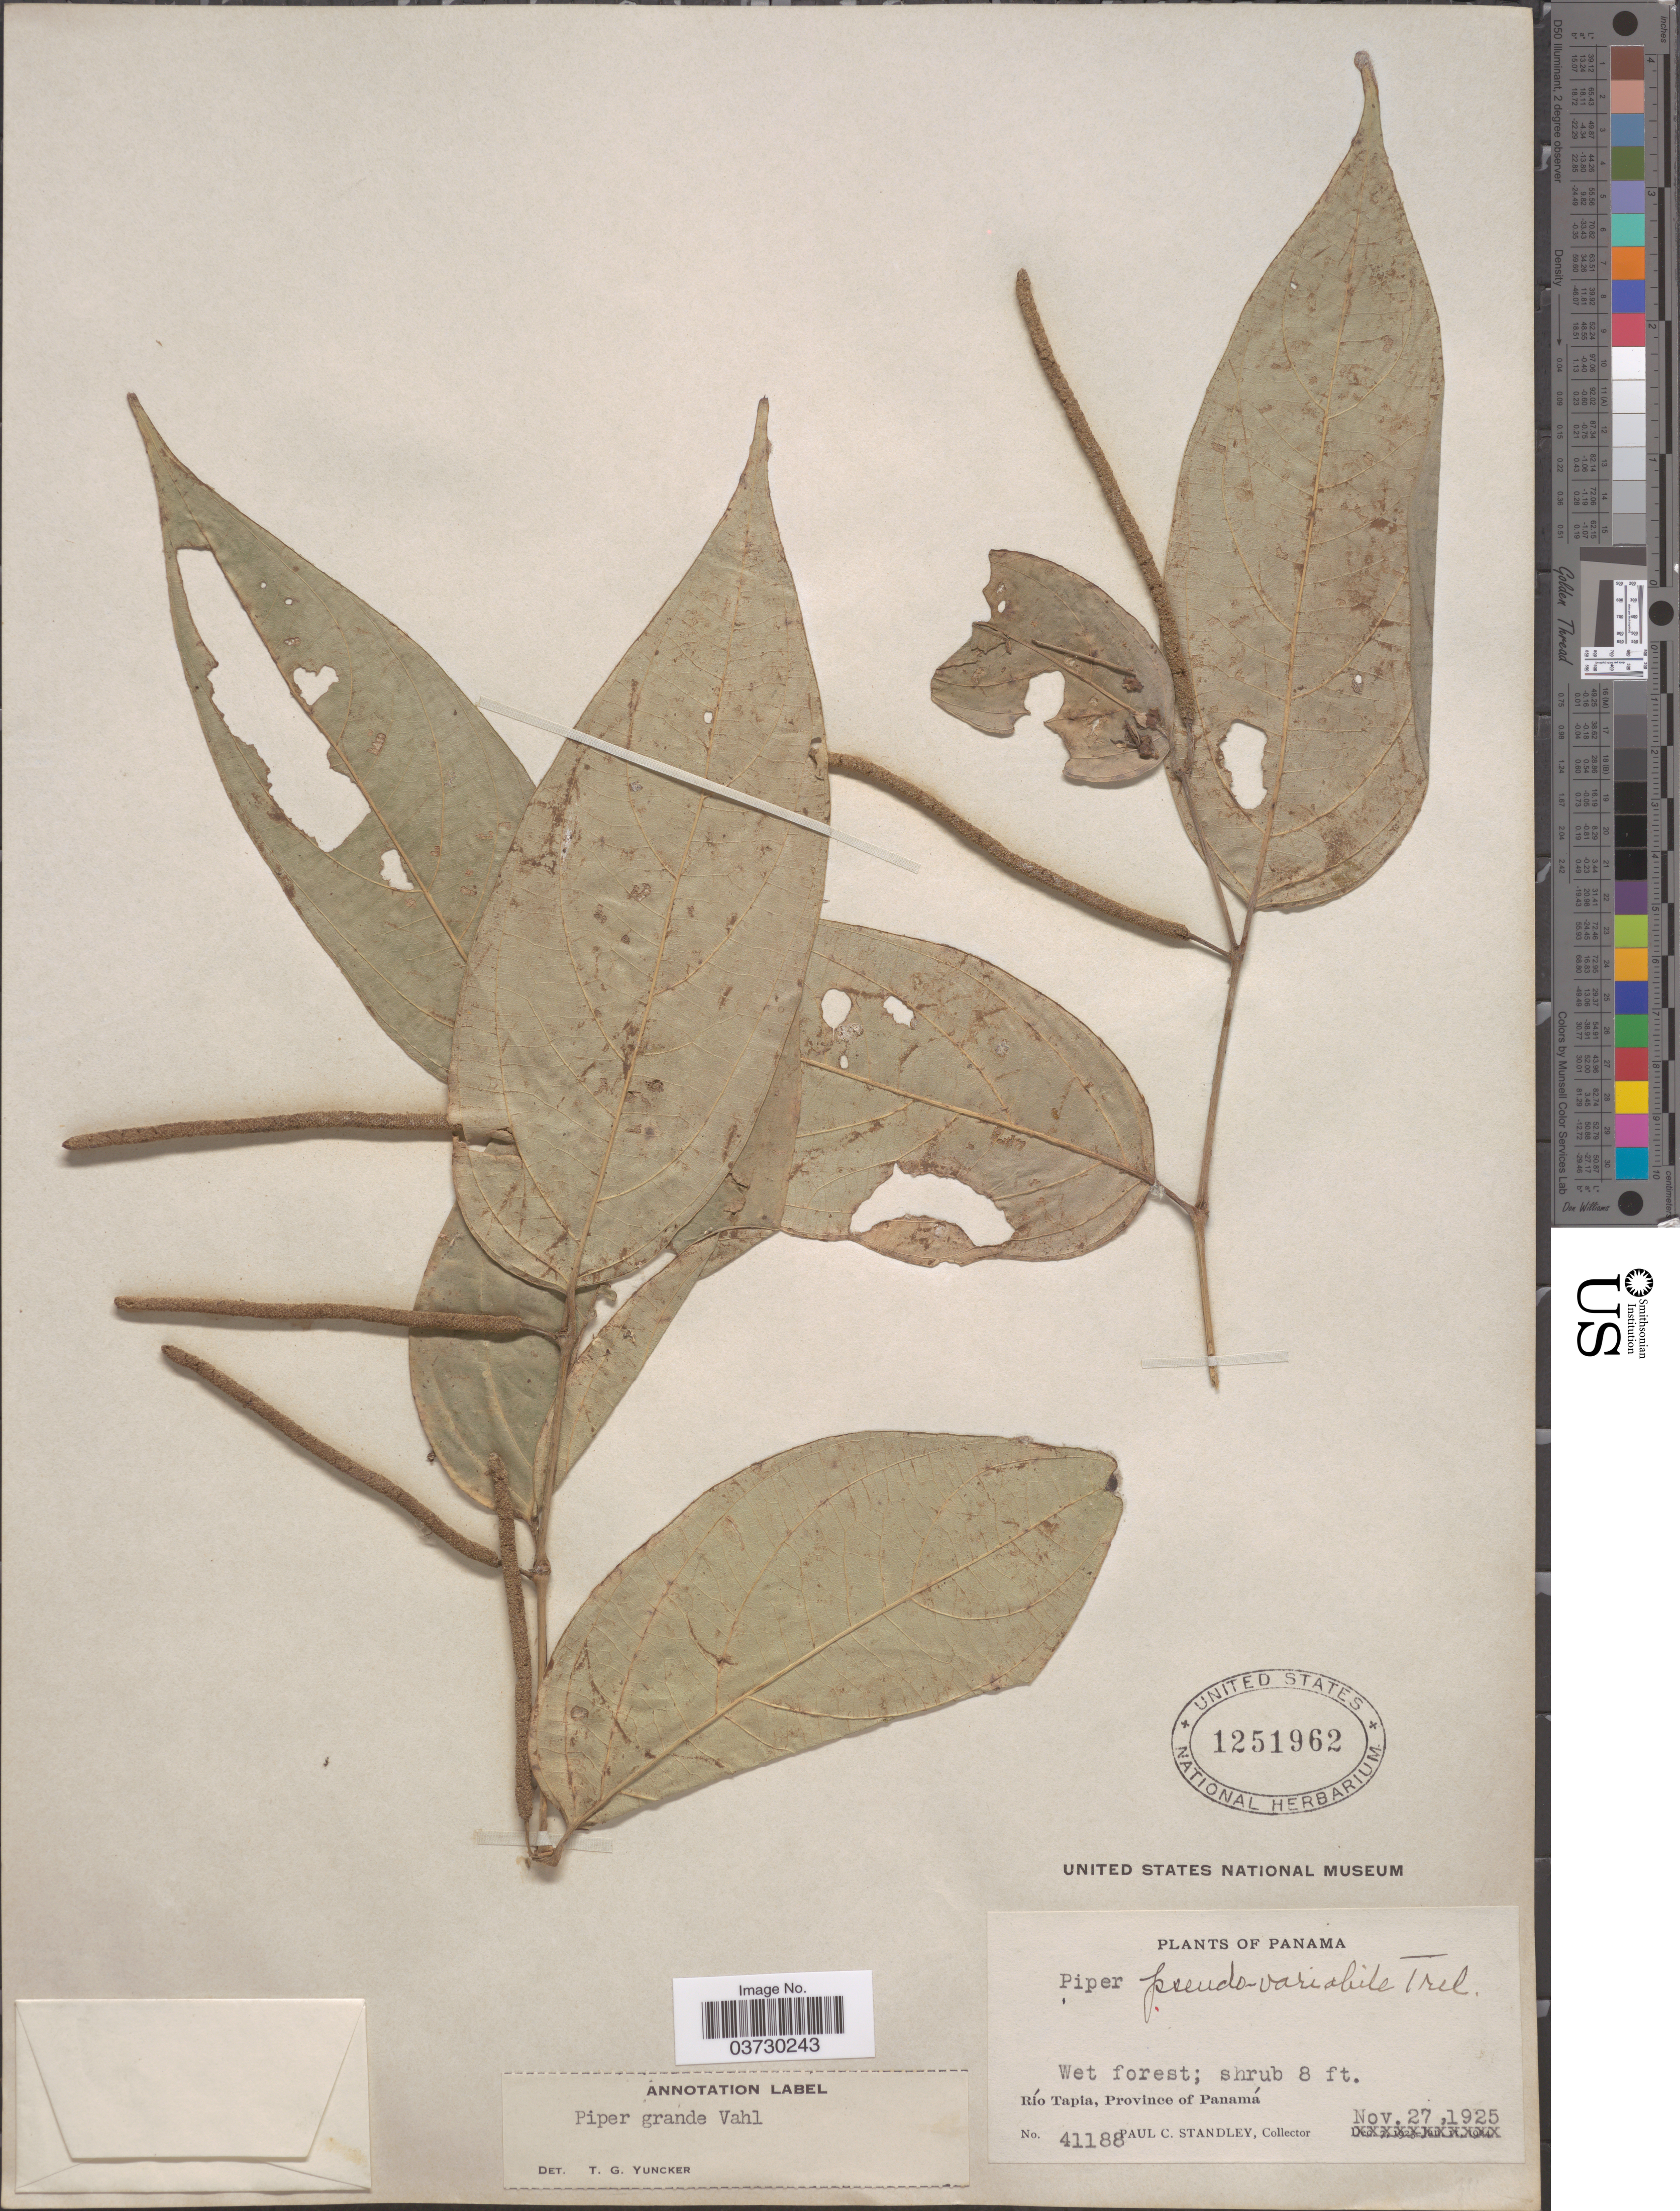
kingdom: Plantae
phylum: Tracheophyta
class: Magnoliopsida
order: Piperales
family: Piperaceae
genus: Piper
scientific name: Piper grande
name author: Vahl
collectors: P. C. Standley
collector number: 41188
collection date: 1925-11-27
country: Panama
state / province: Panamá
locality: Río Tapia.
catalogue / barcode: US 1251962